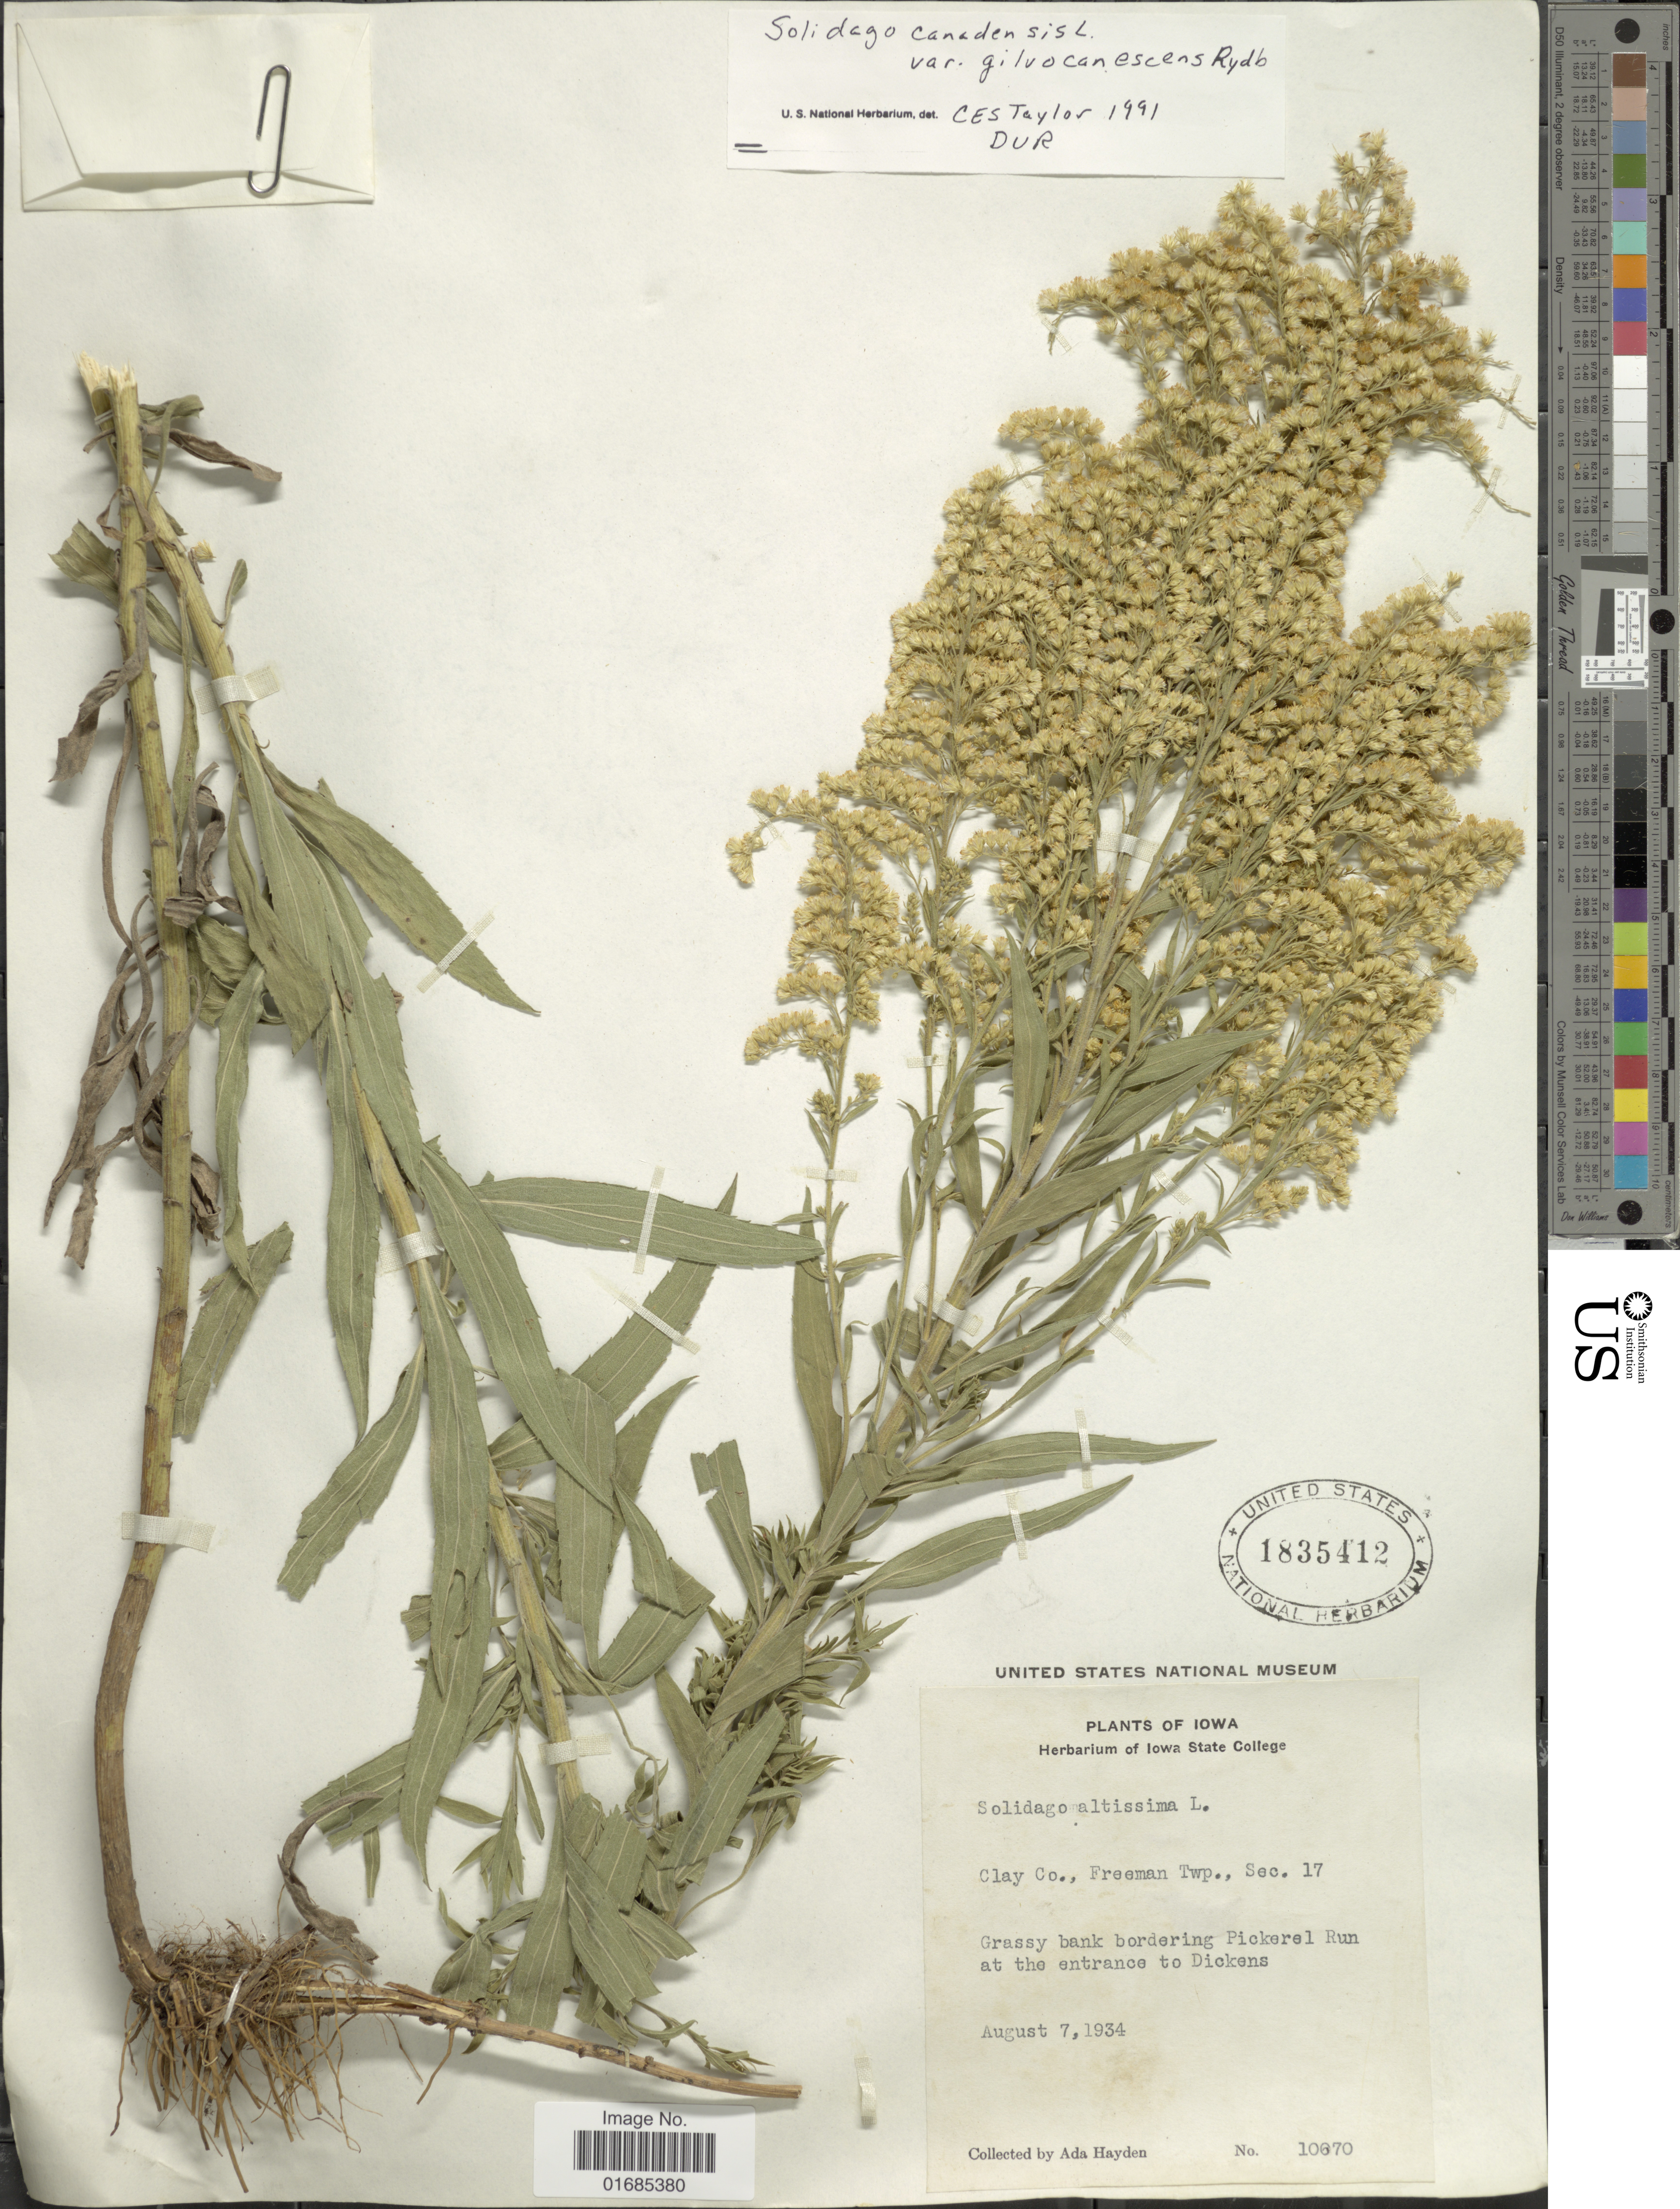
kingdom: Plantae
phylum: Tracheophyta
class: Magnoliopsida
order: Asterales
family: Asteraceae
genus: Solidago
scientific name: Solidago canadensis var. gilvocanescens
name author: Rydb.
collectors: Ada Hayden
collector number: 10670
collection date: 1934-08-07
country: United States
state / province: Iowa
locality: Clay Co., Freeman Twp., Ce. 17, grassy bank bordering Pickerel Run at the entrance to Dickens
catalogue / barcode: US 1835412